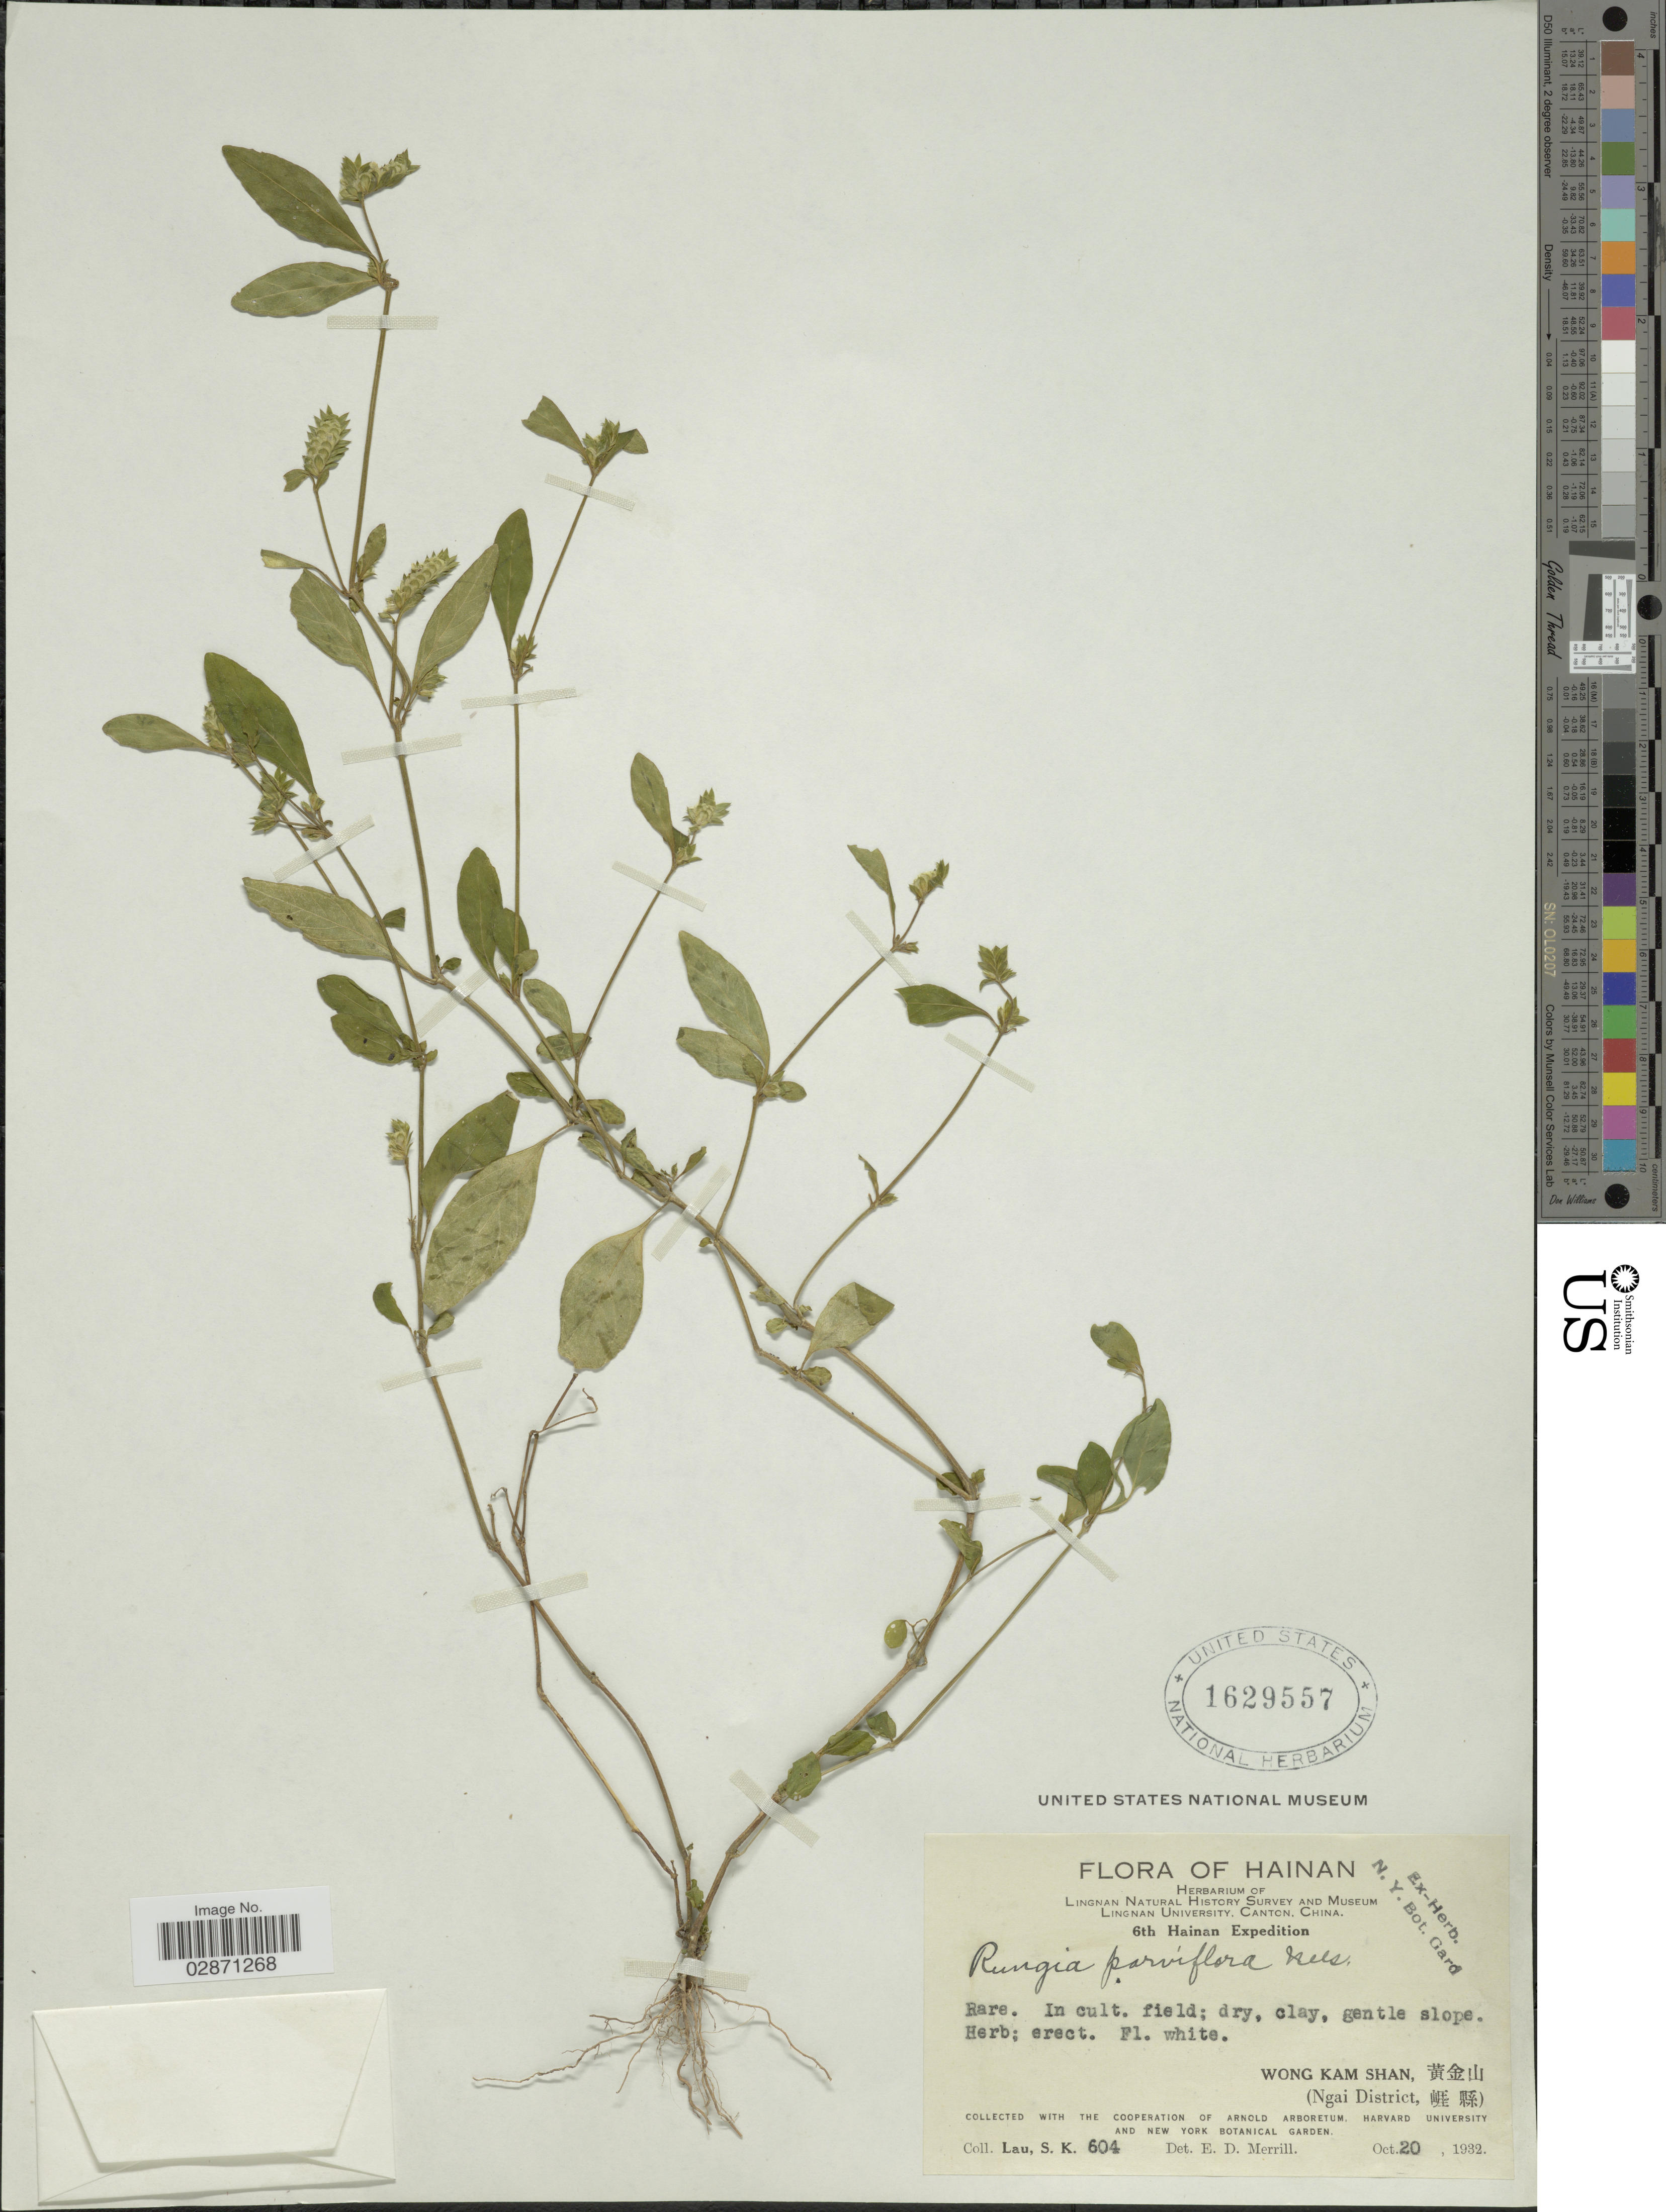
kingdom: Plantae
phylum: Tracheophyta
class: Magnoliopsida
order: Lamiales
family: Acanthaceae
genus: Rungia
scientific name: Rungia parviflora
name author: Nees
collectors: S. K. Lau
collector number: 604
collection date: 1932-10-20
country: China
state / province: Hainan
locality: WgKam Shan Ngai District.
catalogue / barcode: US 1629557